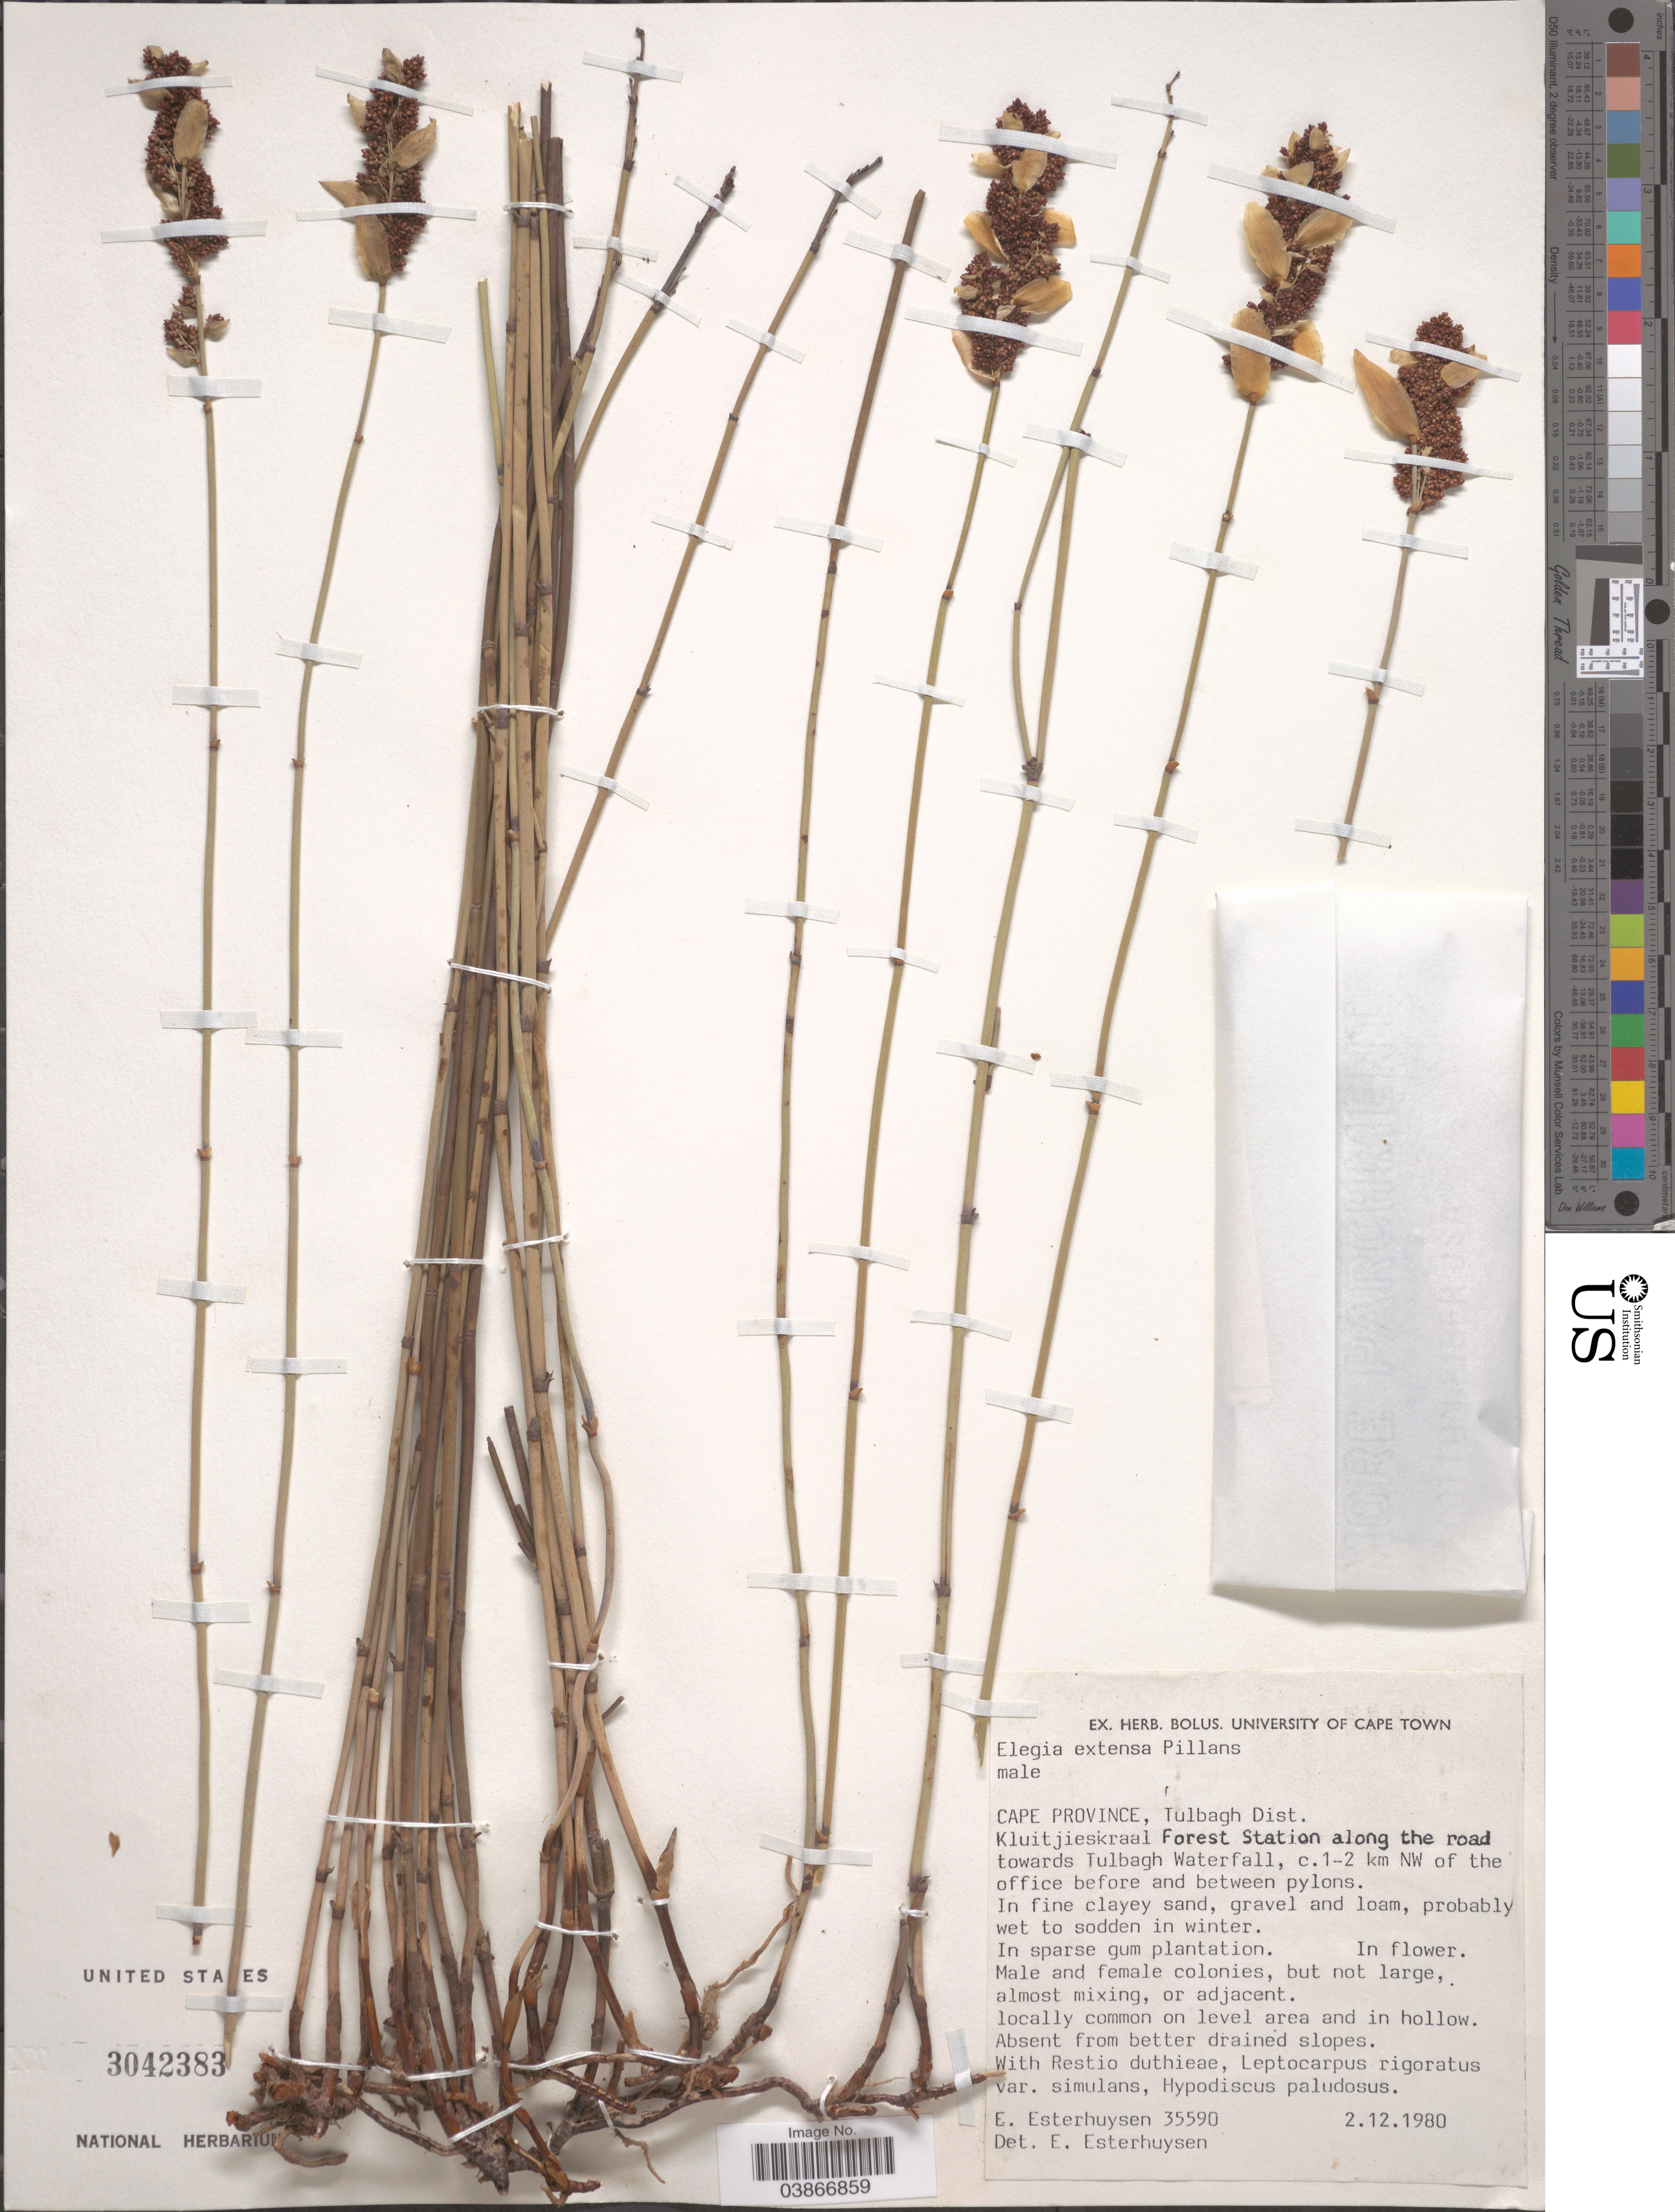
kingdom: Plantae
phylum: Tracheophyta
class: Liliopsida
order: Poales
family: Restionaceae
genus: Elegia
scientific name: Elegia extensa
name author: Pillans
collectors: E. E. Esterhuysen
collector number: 35590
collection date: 1980-12-02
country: South Africa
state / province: Western Cape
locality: Tulbagh Dist. Kluitjieskraal Forest Station along the road towards Tulbagh Waterfall, c. 1-2 km NW of the office before and between pylons.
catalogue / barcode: US 3042383